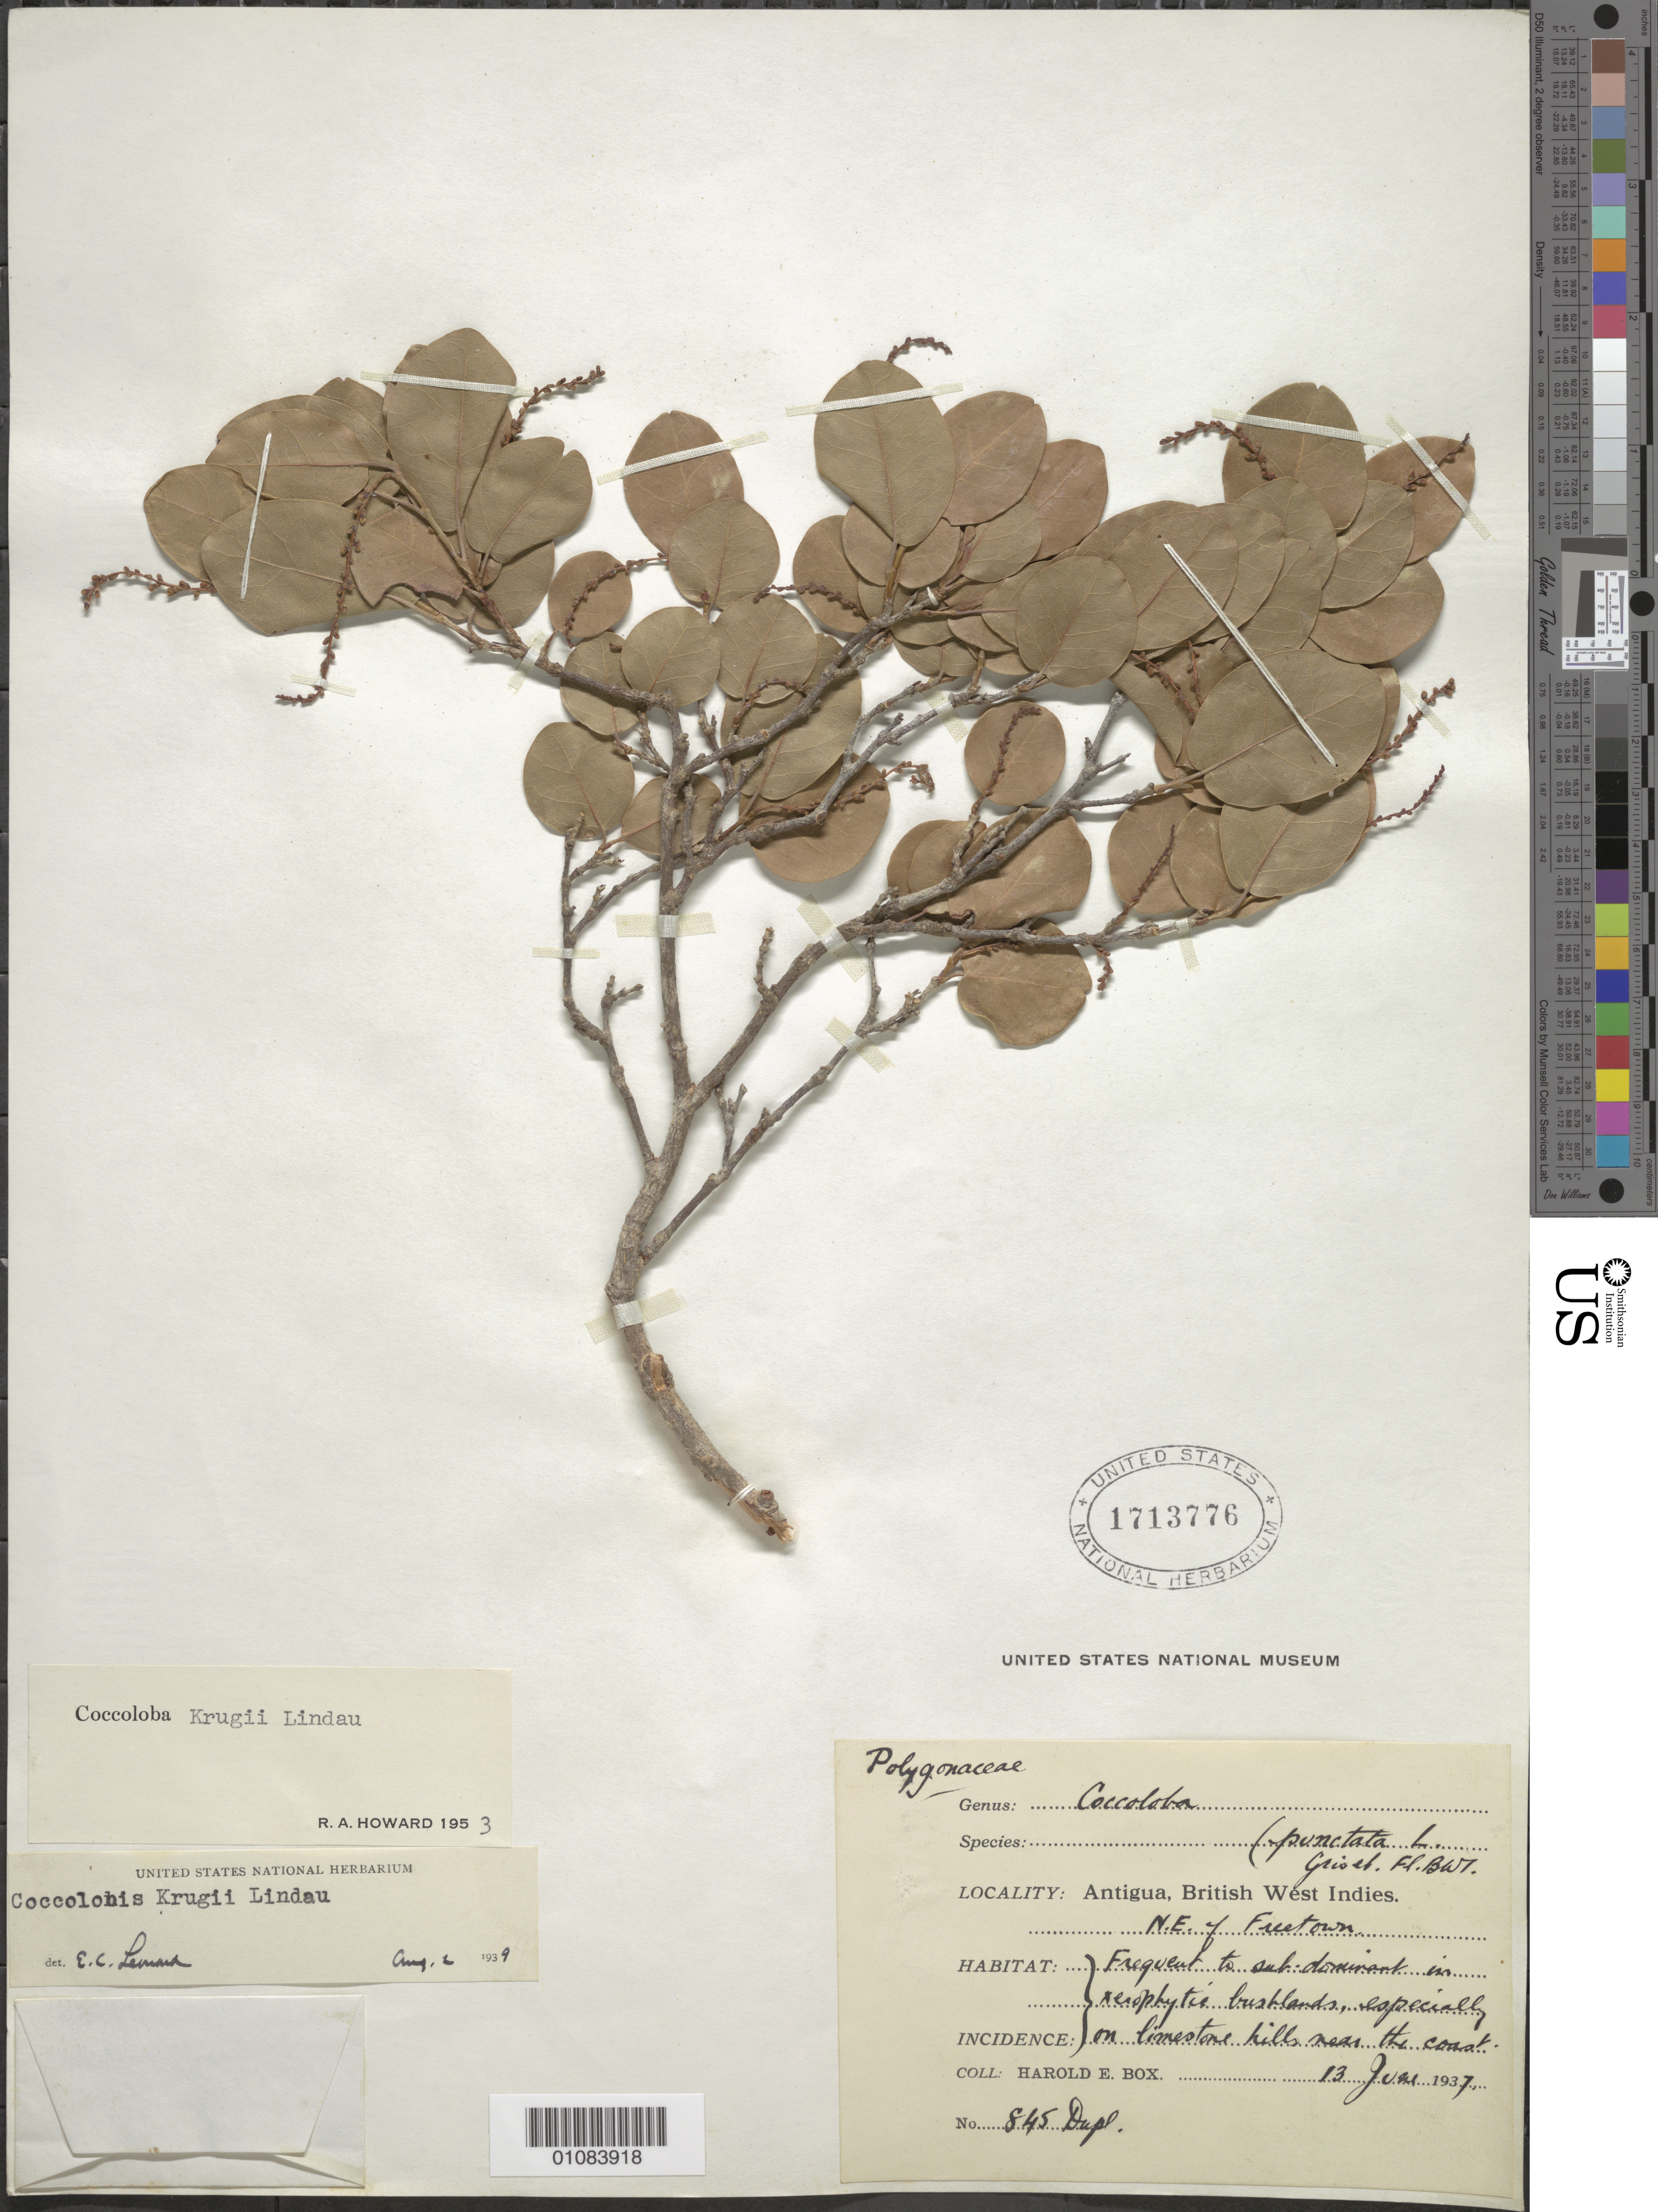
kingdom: Plantae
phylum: Tracheophyta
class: Magnoliopsida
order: Caryophyllales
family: Polygonaceae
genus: Coccoloba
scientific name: Coccoloba krugii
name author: Lindau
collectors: H. E. Box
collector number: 845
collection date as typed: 13 Jun 1937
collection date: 1937-06-13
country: Antigua and Barbuda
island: Antigua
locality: NE of Freetown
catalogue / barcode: US 1713776